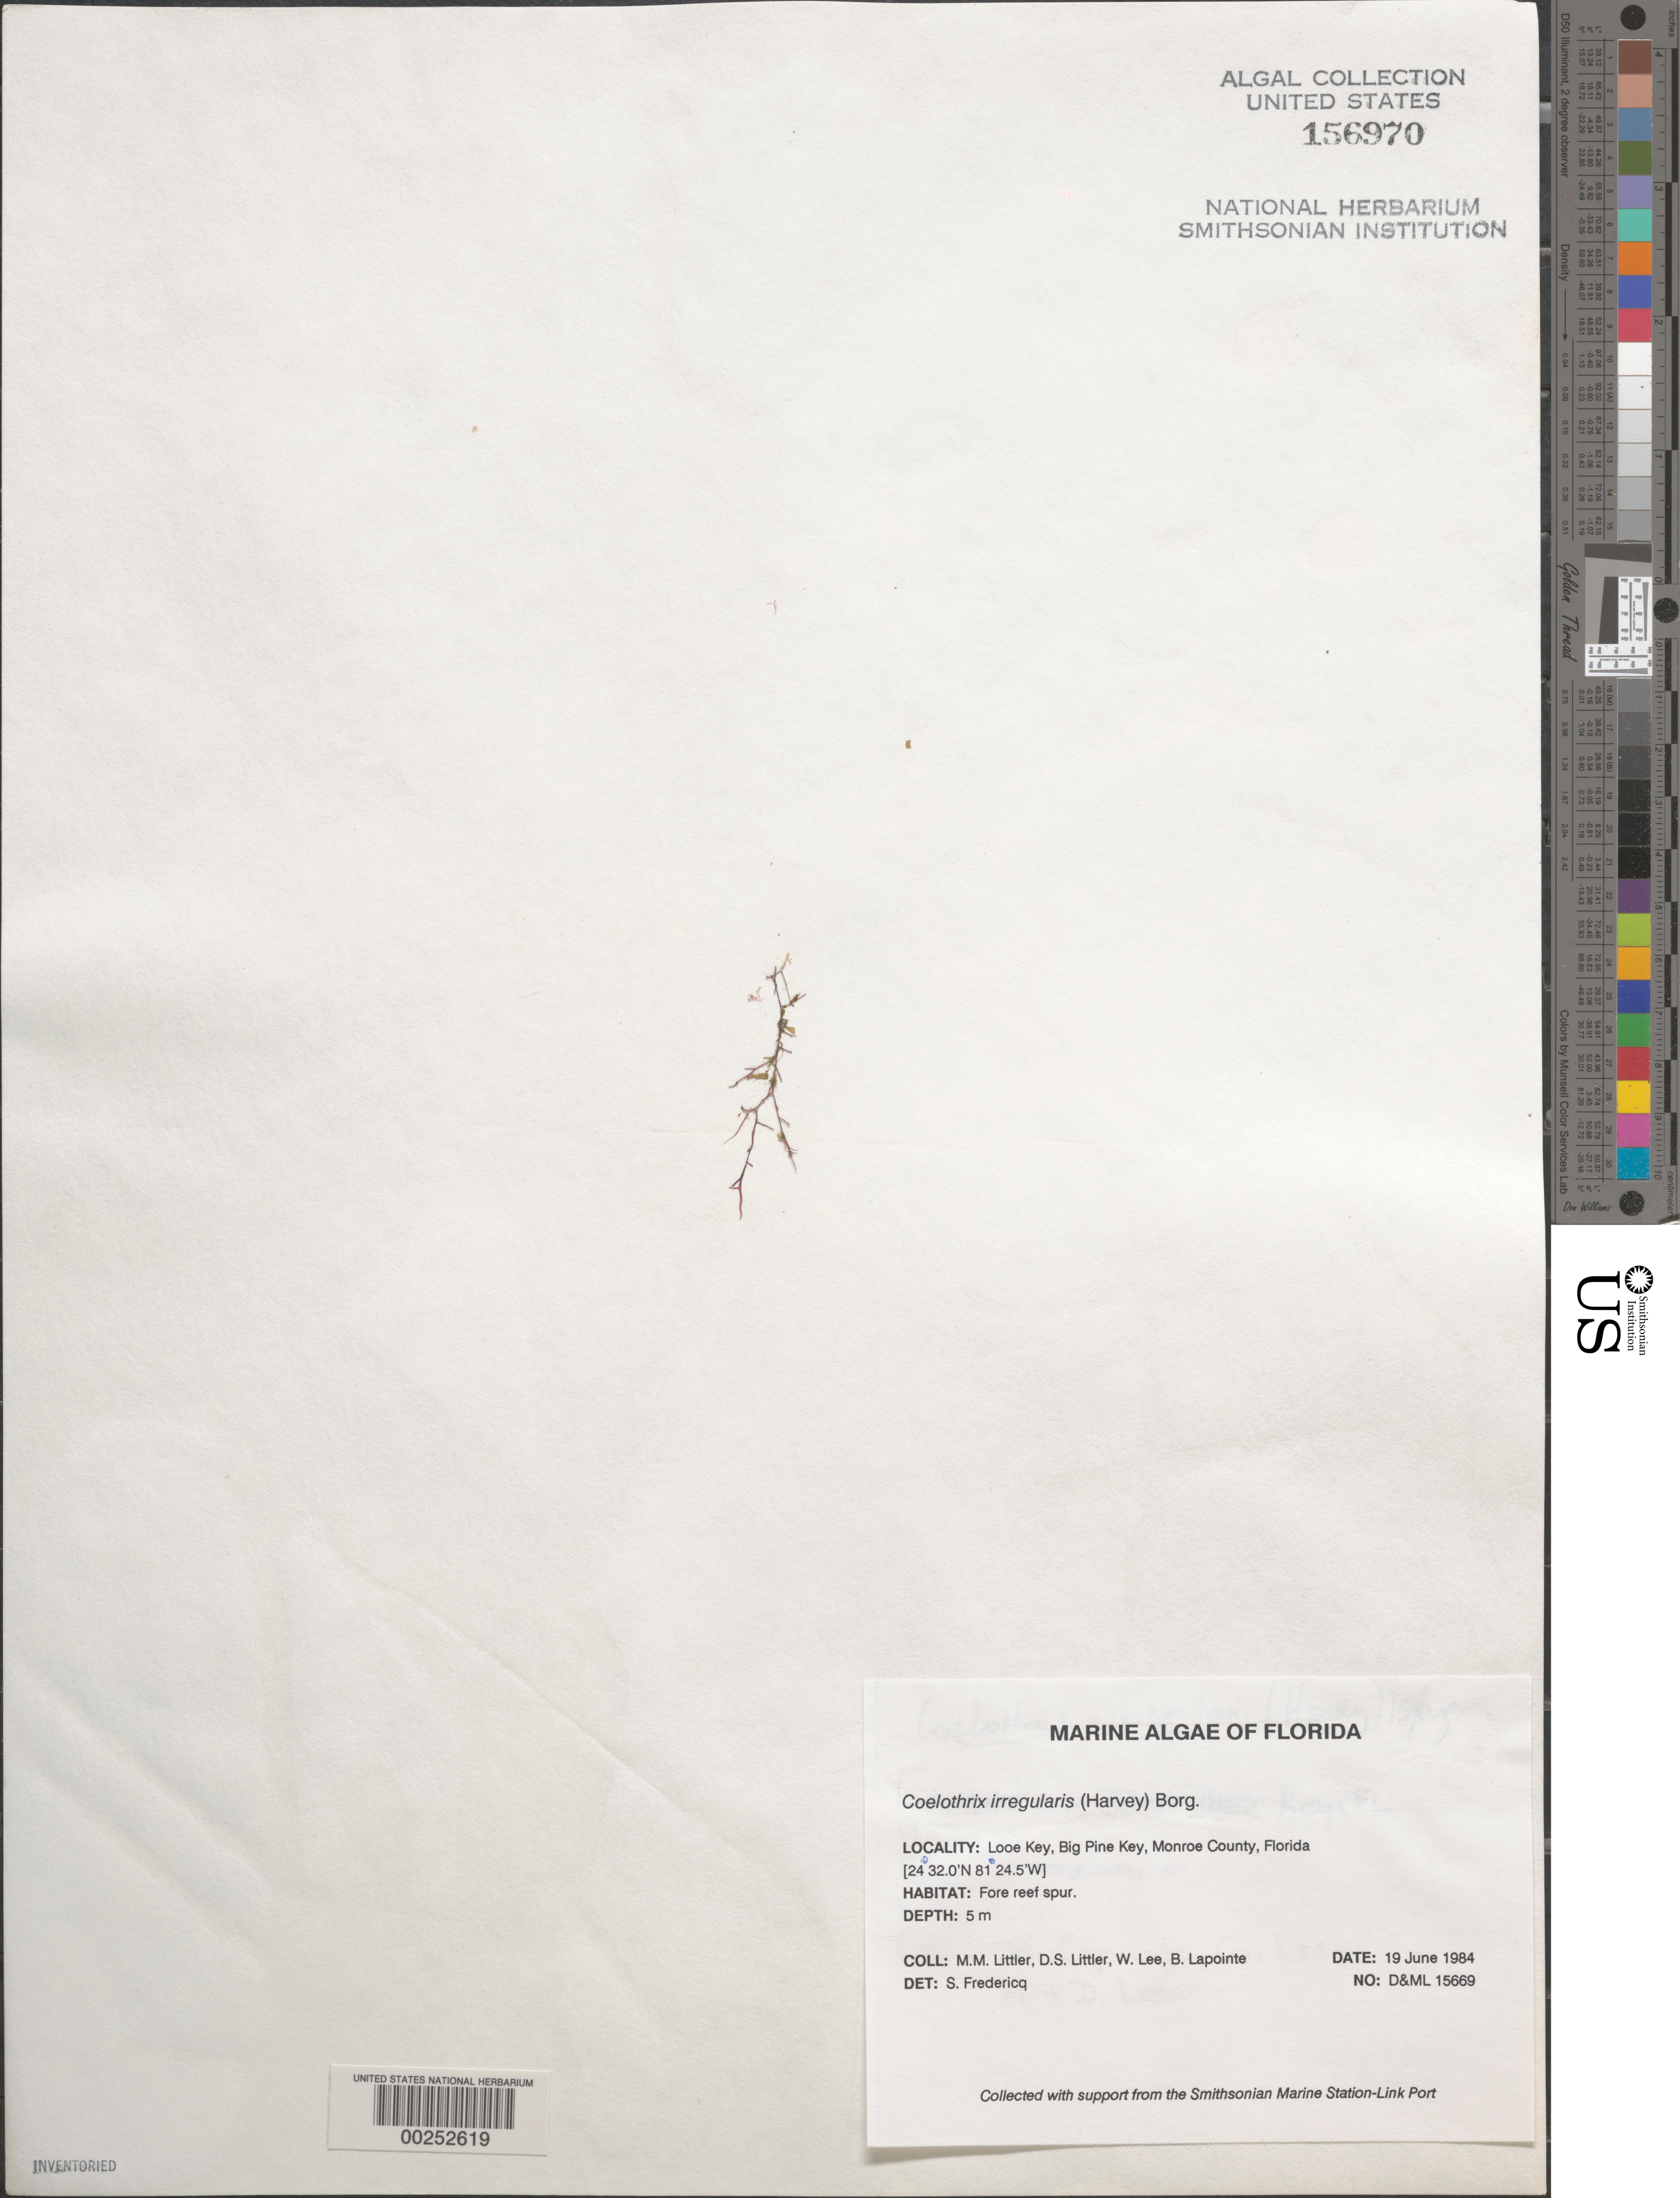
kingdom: Plantae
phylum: Rhodophyta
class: Florideophyceae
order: Rhodymeniales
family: Champiaceae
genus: Coelothrix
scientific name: Coelothrix irregularis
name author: (Harv.) Børgesen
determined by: Fredericq, S.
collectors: M. M. Littler, D. S. Littler, W. Lee & B. Lapointe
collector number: D&ML 15669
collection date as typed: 19 Jun 1984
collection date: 1984-06-19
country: United States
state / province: Florida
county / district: Monroe County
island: Looe Key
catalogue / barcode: US 156970